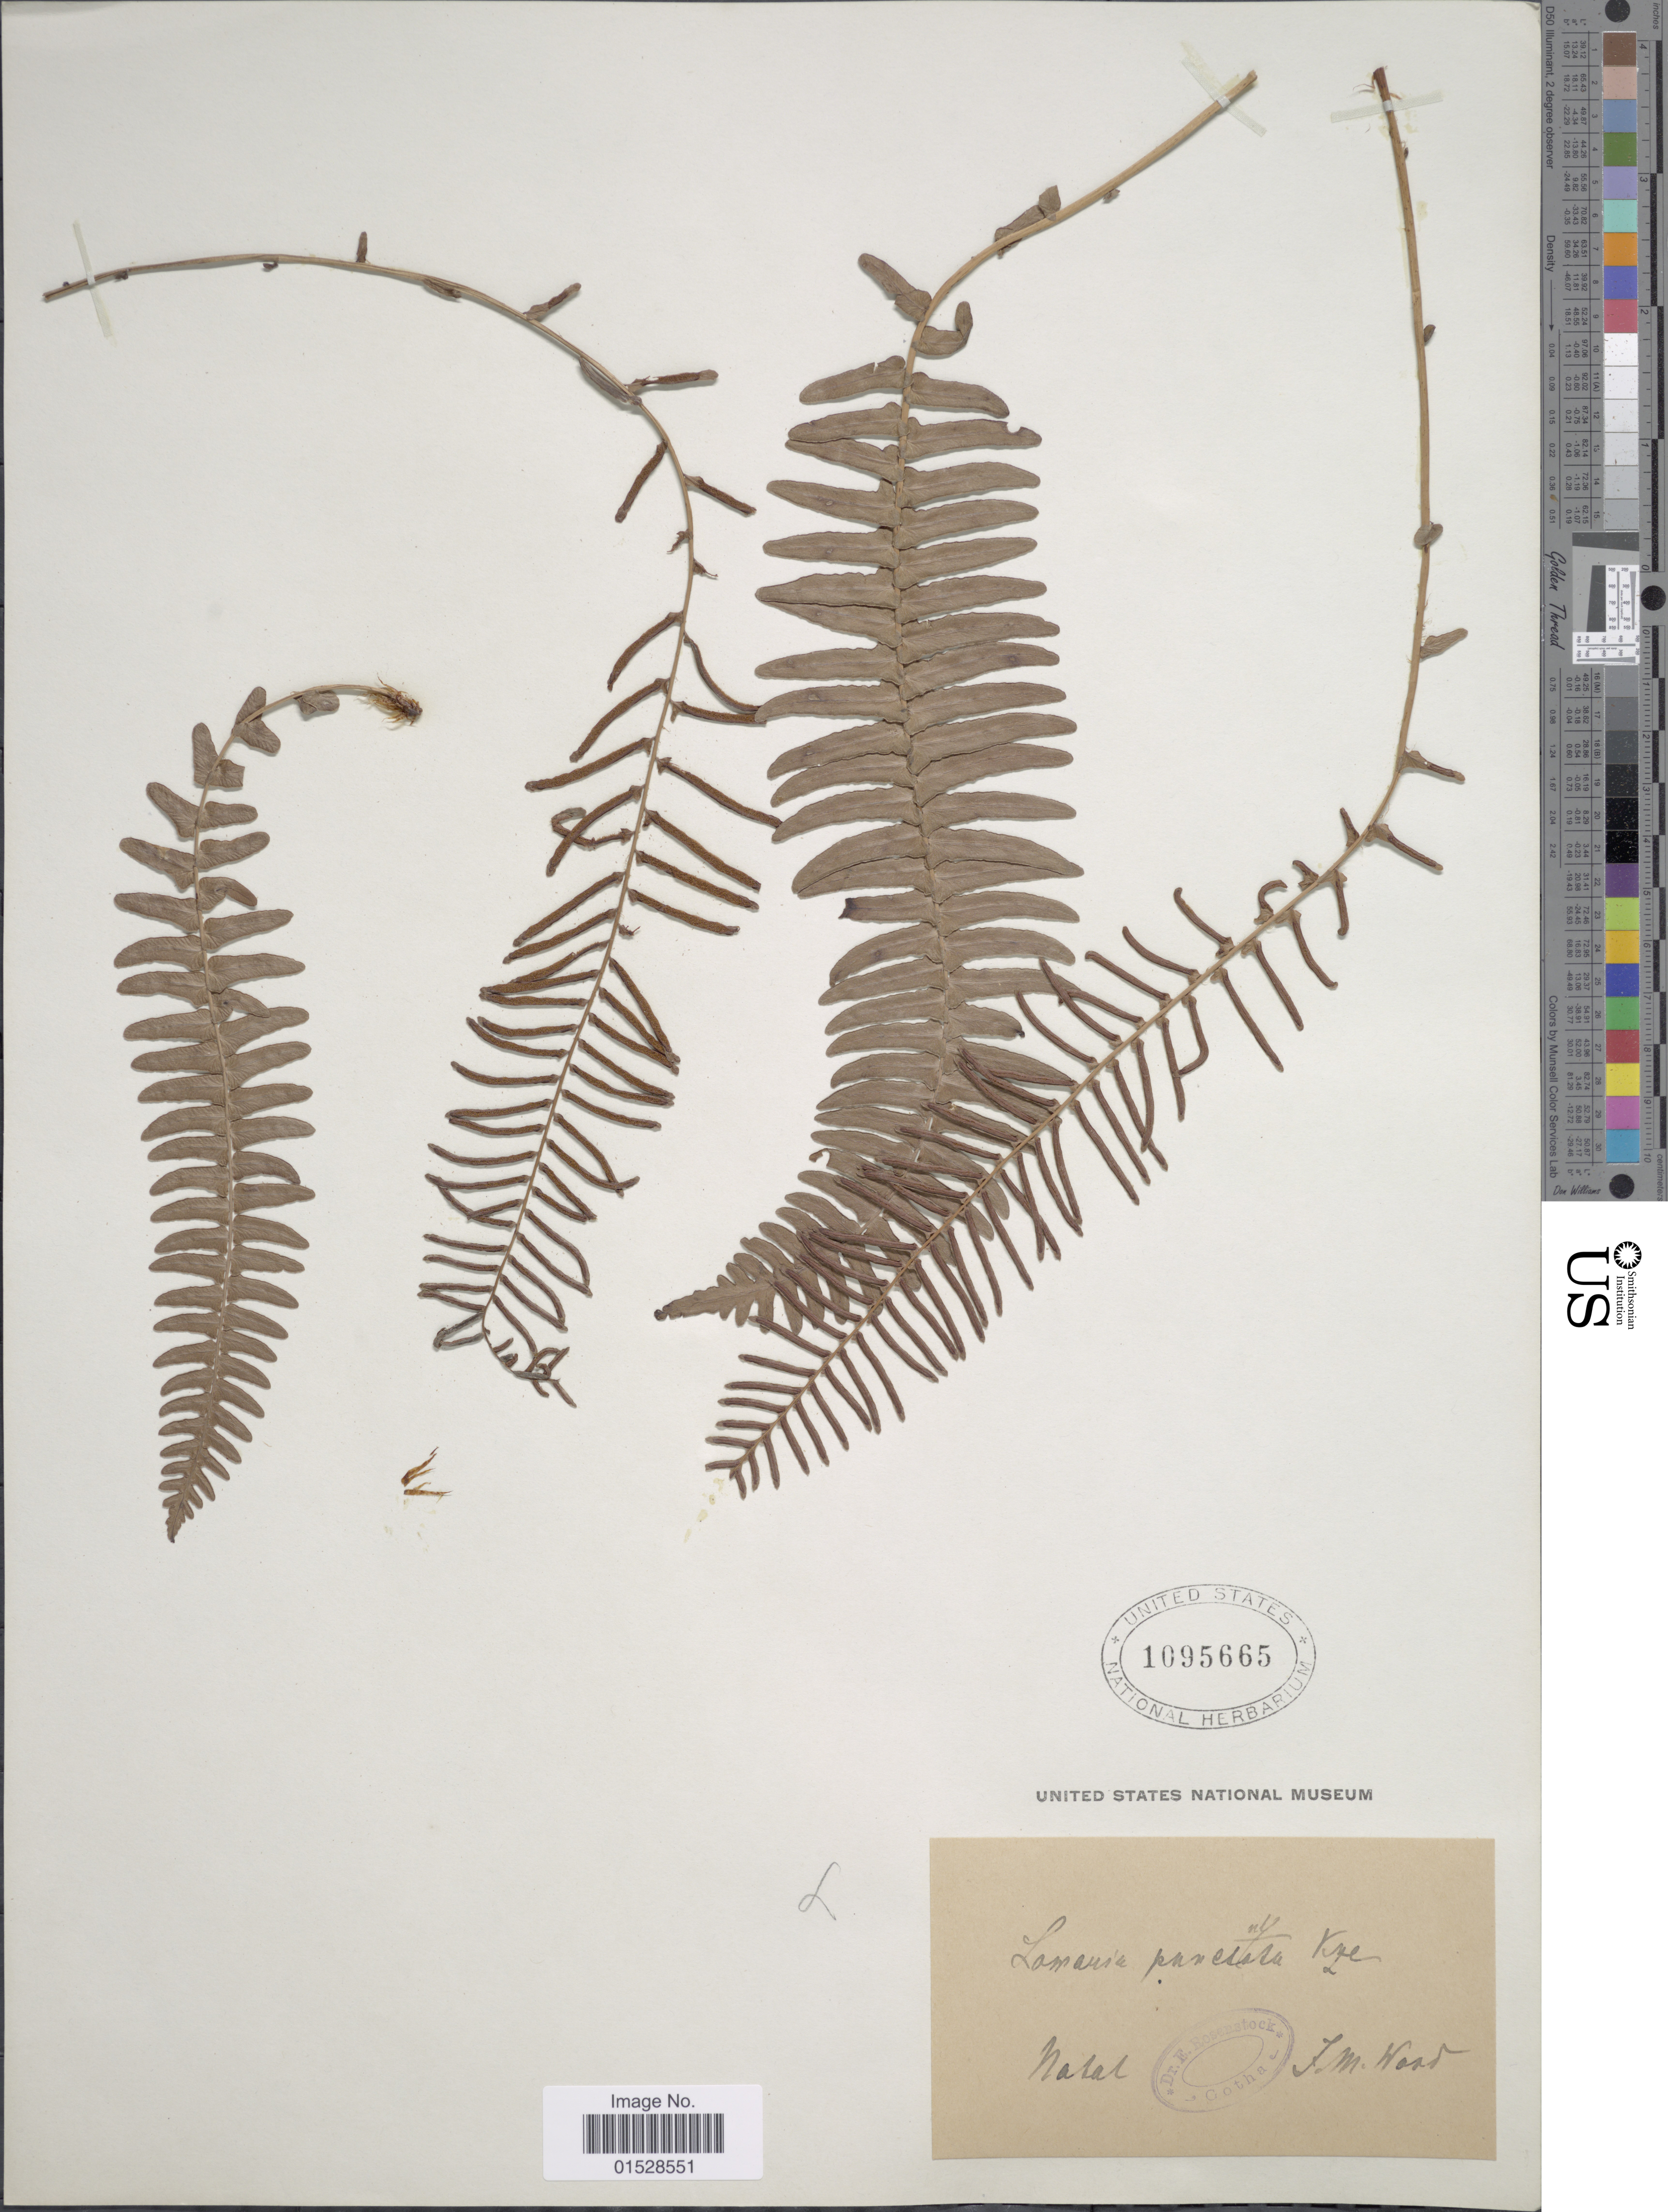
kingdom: Plantae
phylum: Tracheophyta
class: Polypodiopsida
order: Polypodiales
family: Blechnaceae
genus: Blechnum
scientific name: Blechnum punctulatum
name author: Sw.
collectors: J. M. Wood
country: South Africa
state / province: KwaZulu-Natal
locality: Natal.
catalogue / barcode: US 1095665